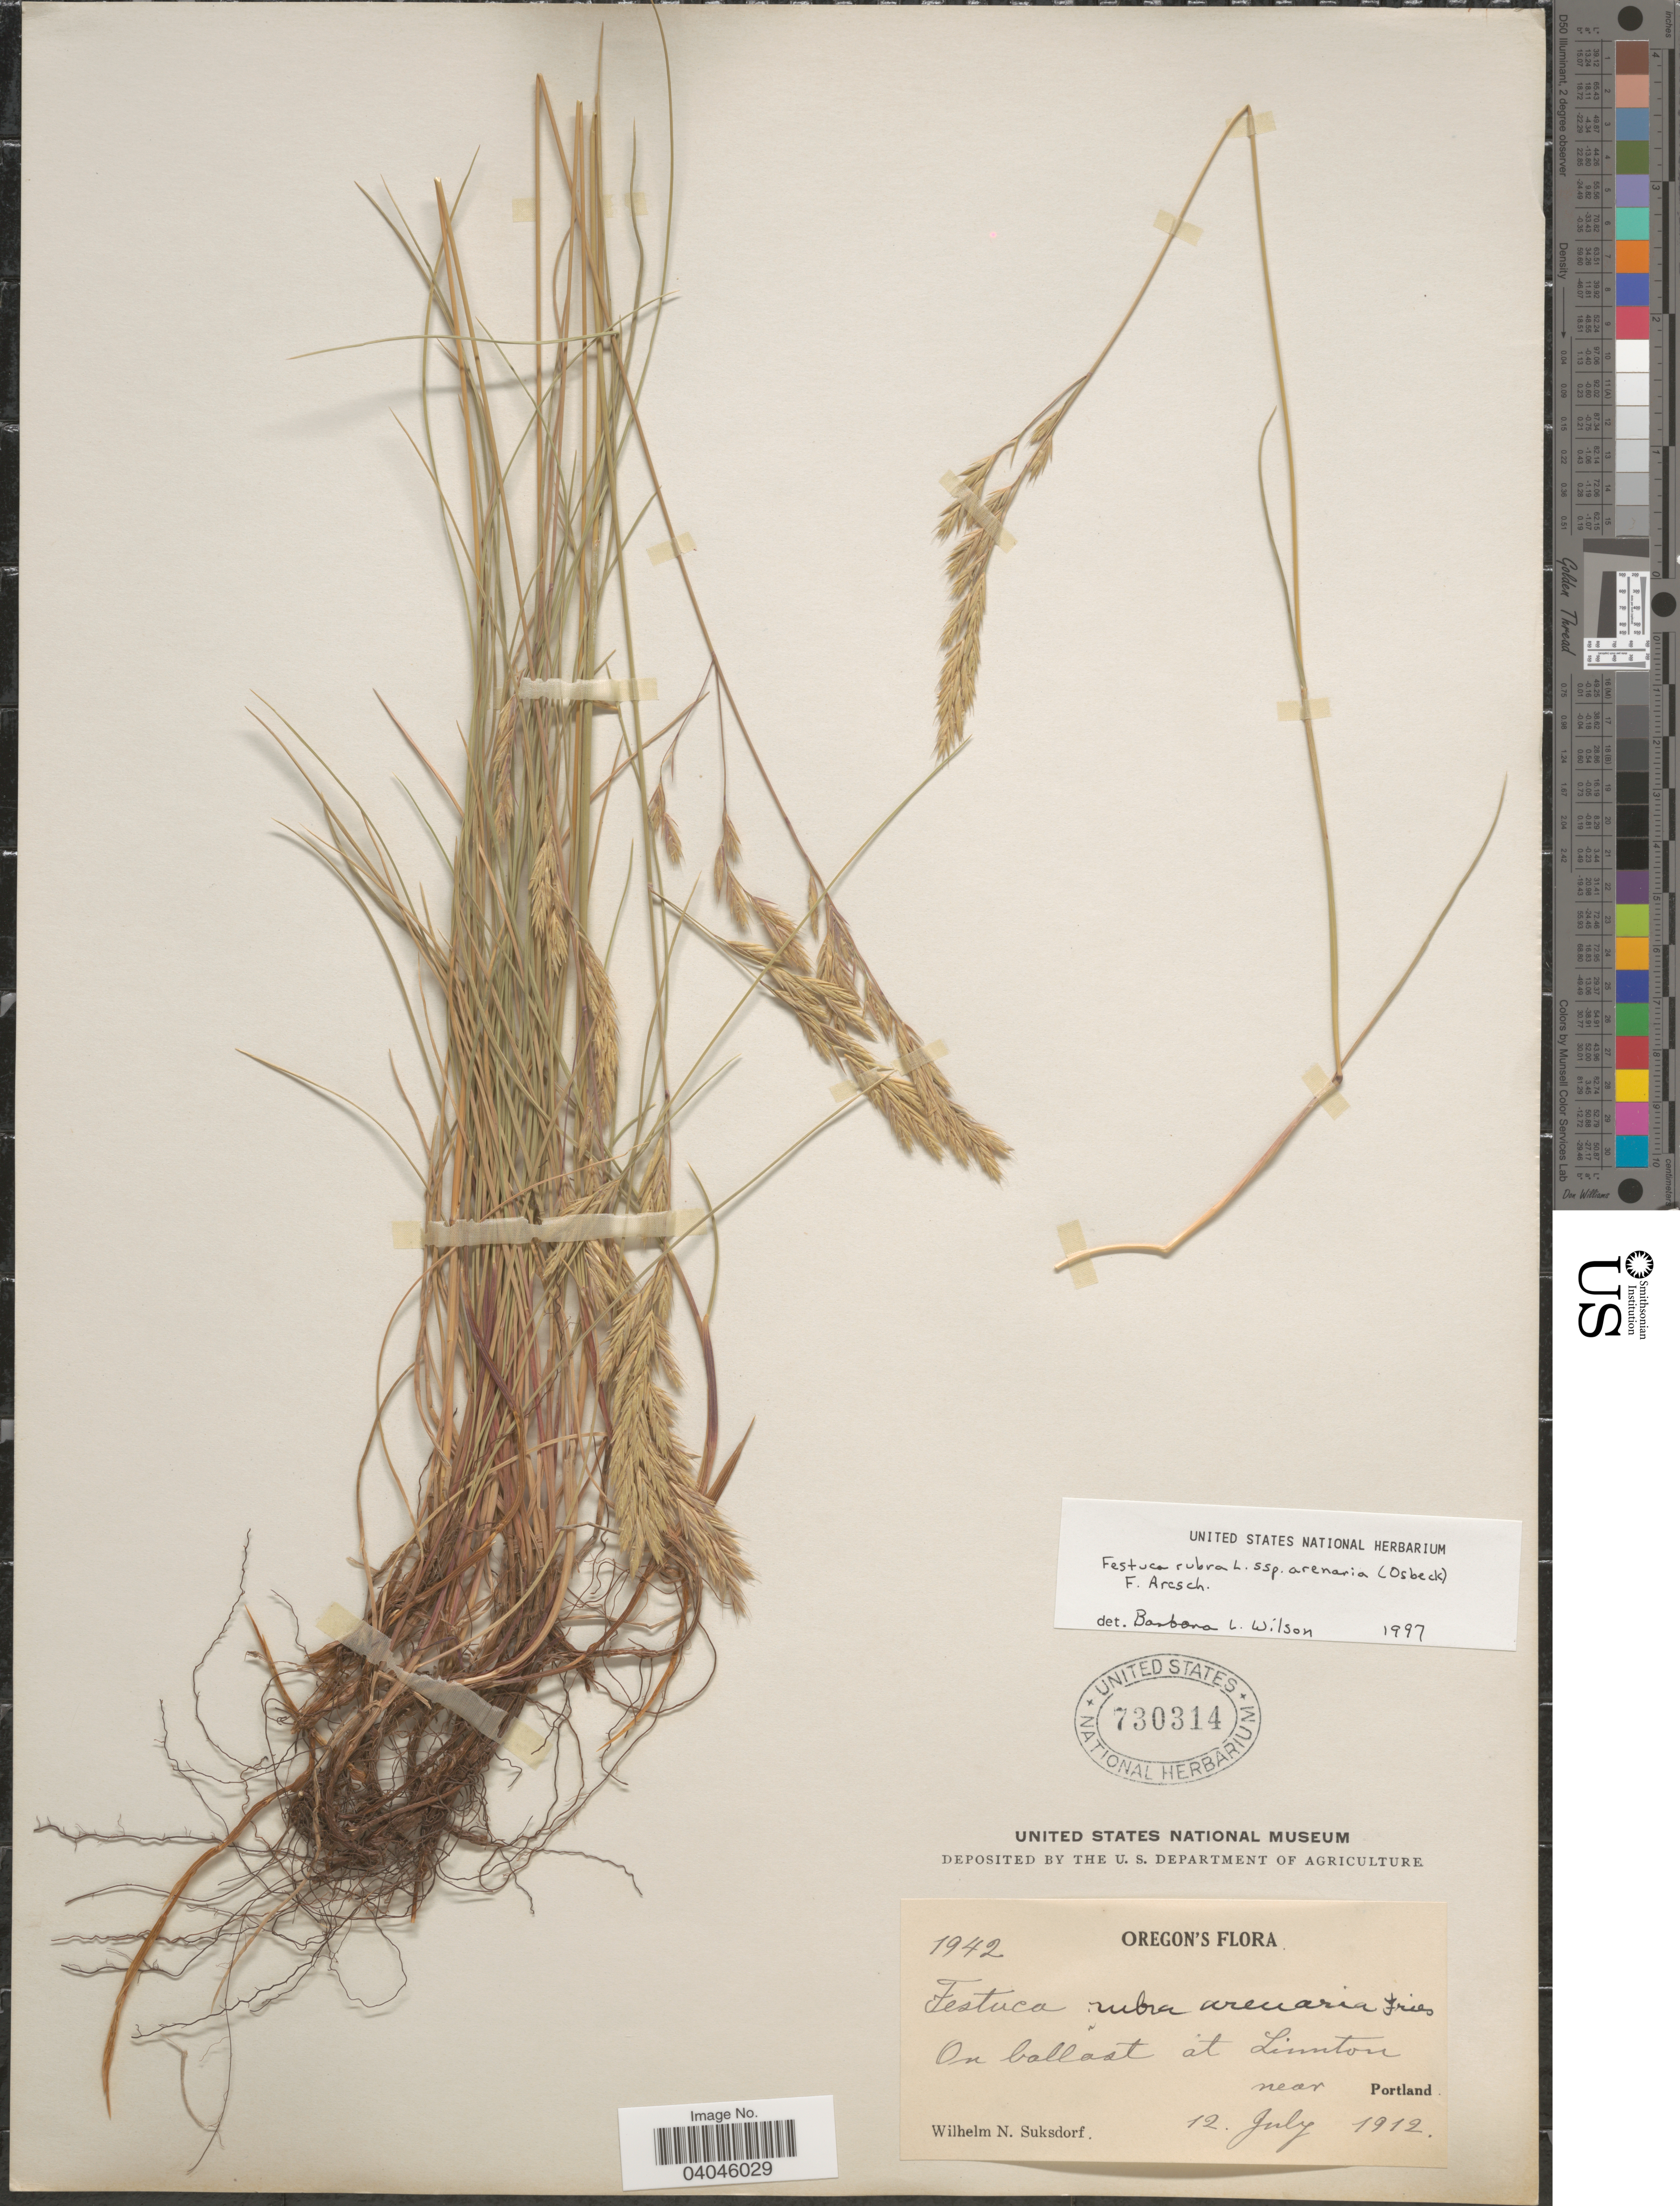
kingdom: Plantae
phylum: Tracheophyta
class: Liliopsida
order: Poales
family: Poaceae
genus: Festuca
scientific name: Festuca rubra subsp. arenaria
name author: (Osbeck) F. Aresch.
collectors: W. N. Suksdorf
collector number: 1942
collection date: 1912-07-12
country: United States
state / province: Oregon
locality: On ballast at Linnton near Portland.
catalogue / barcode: US 730314